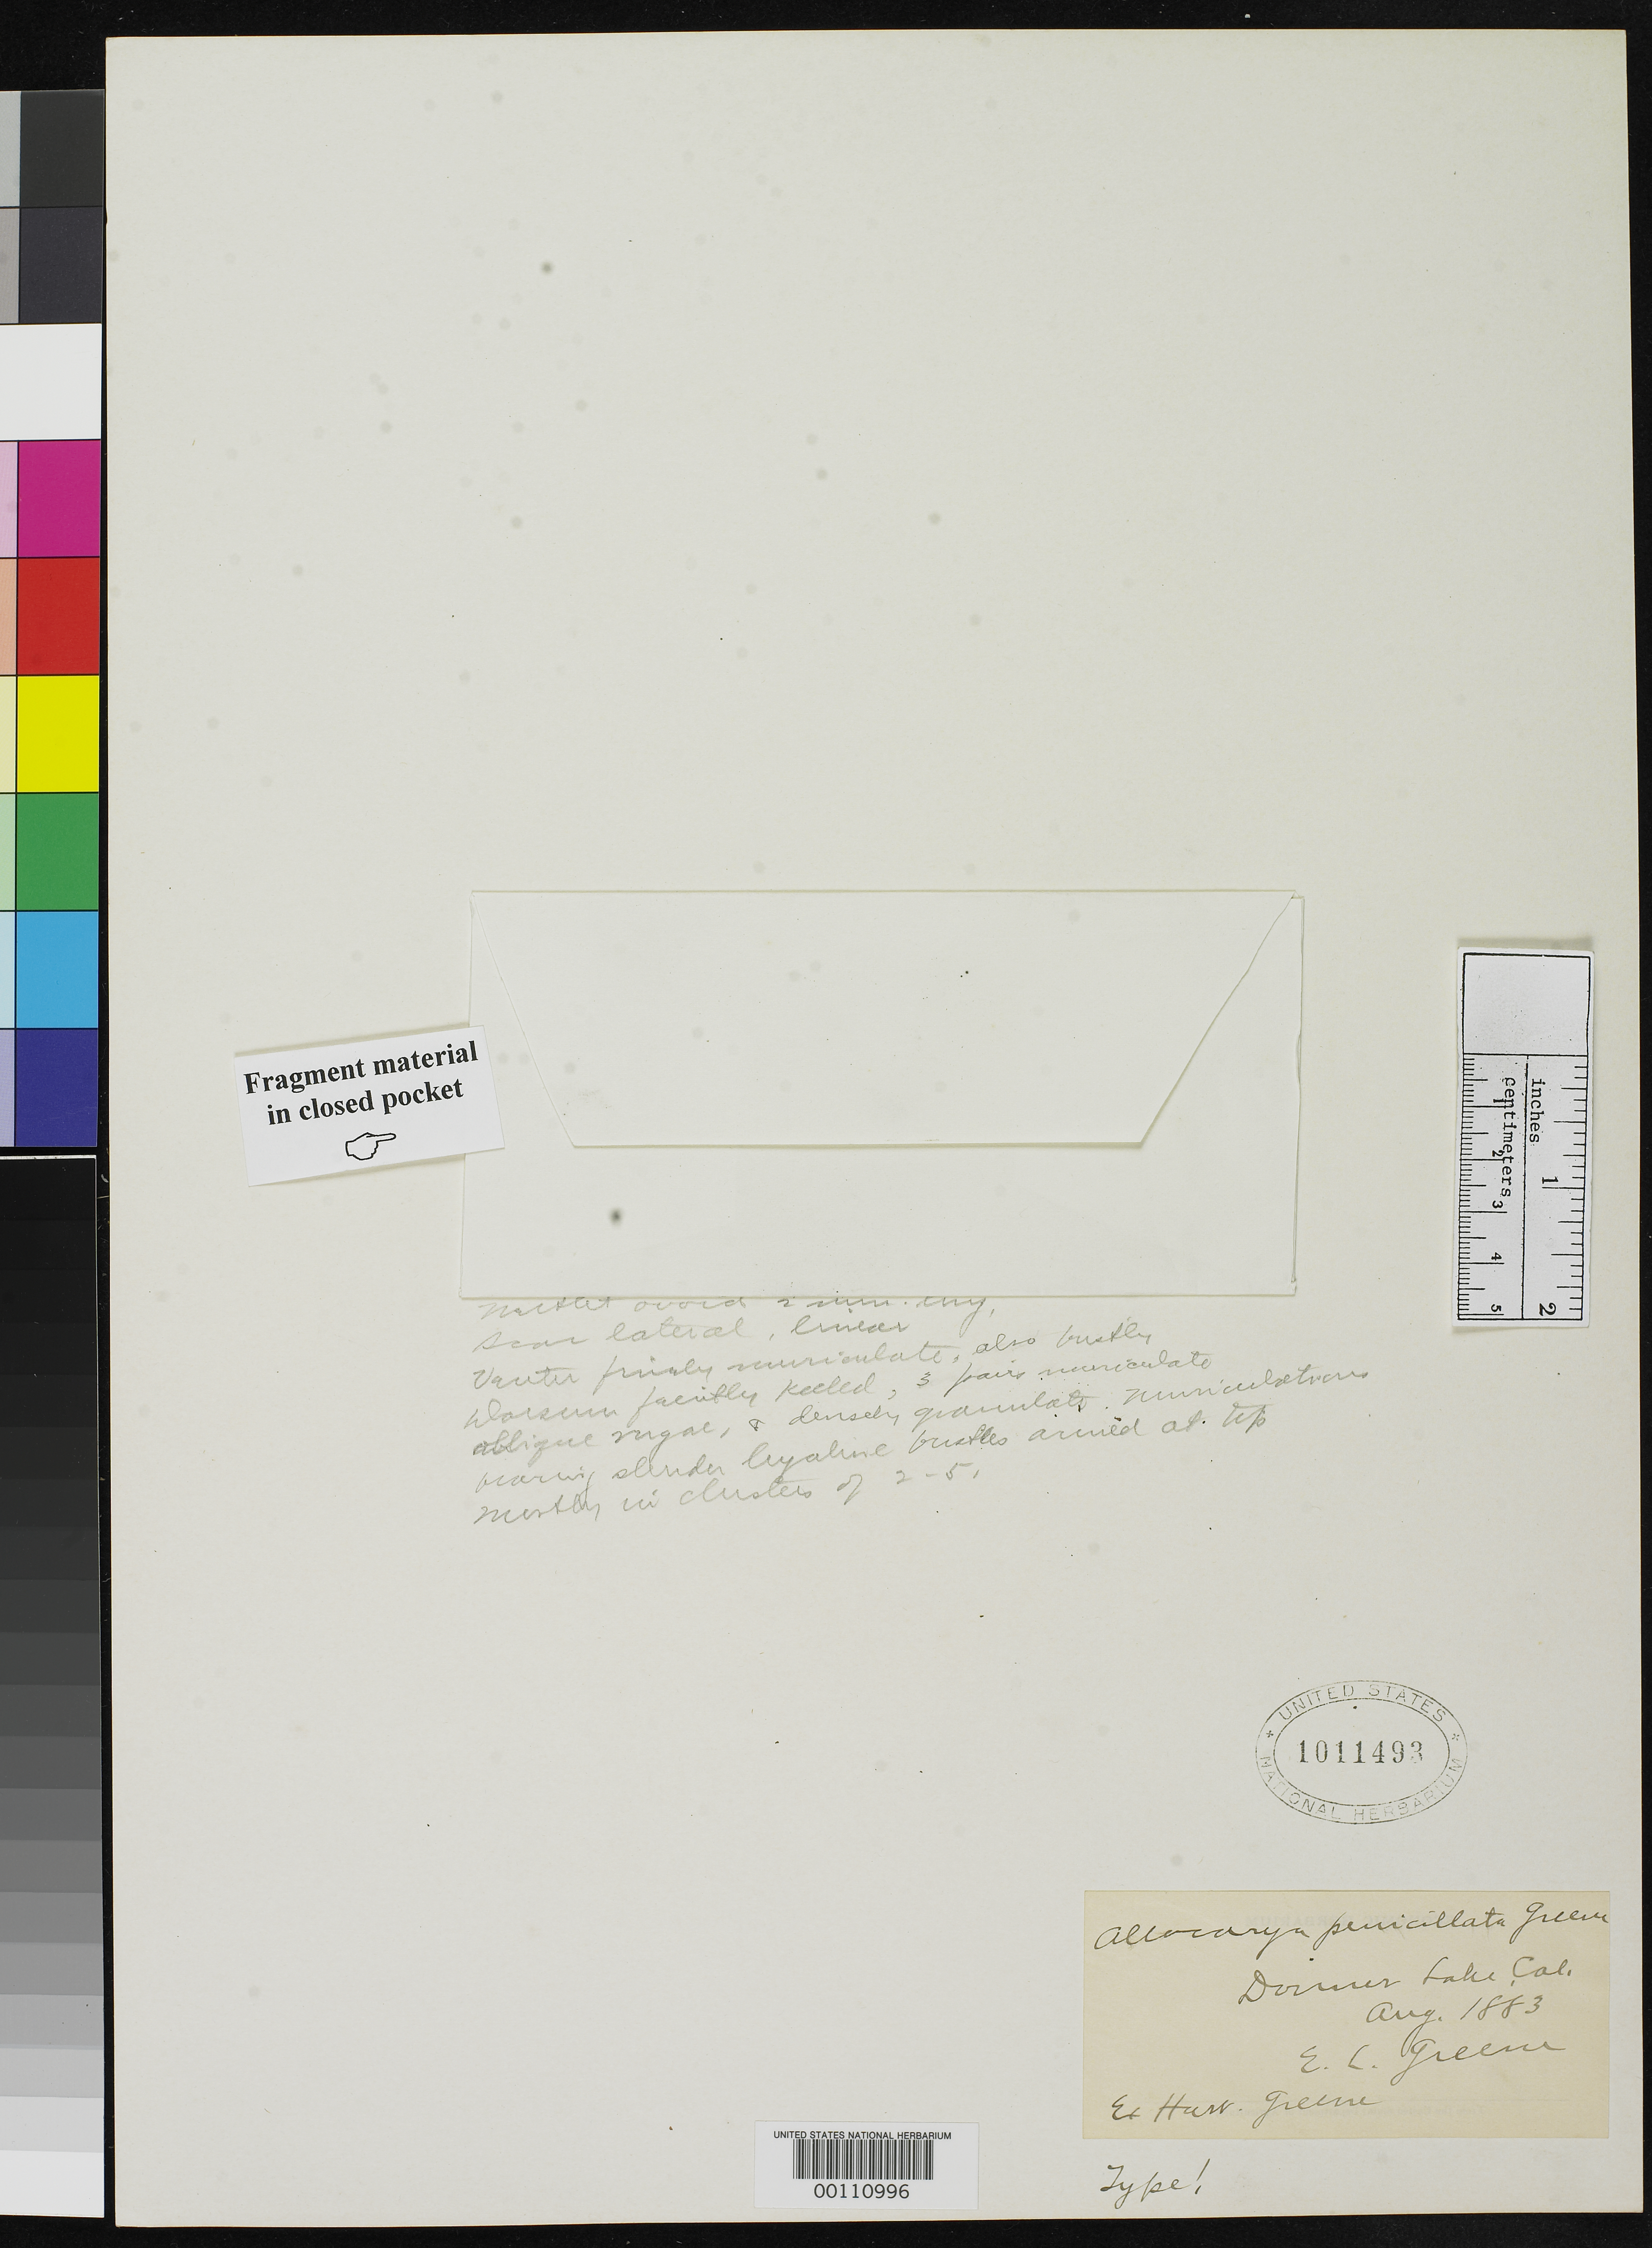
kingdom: Plantae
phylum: Tracheophyta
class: Magnoliopsida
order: Boraginales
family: Boraginaceae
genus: Allocarya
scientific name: Allocarya penicillata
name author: Greene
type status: Type Fragment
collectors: E. L. Greene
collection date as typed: Aug 1883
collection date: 1883-08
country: United States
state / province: California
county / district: Nevada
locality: Sierra Nevada Mountains, Donner Lake.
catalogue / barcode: US 1011493